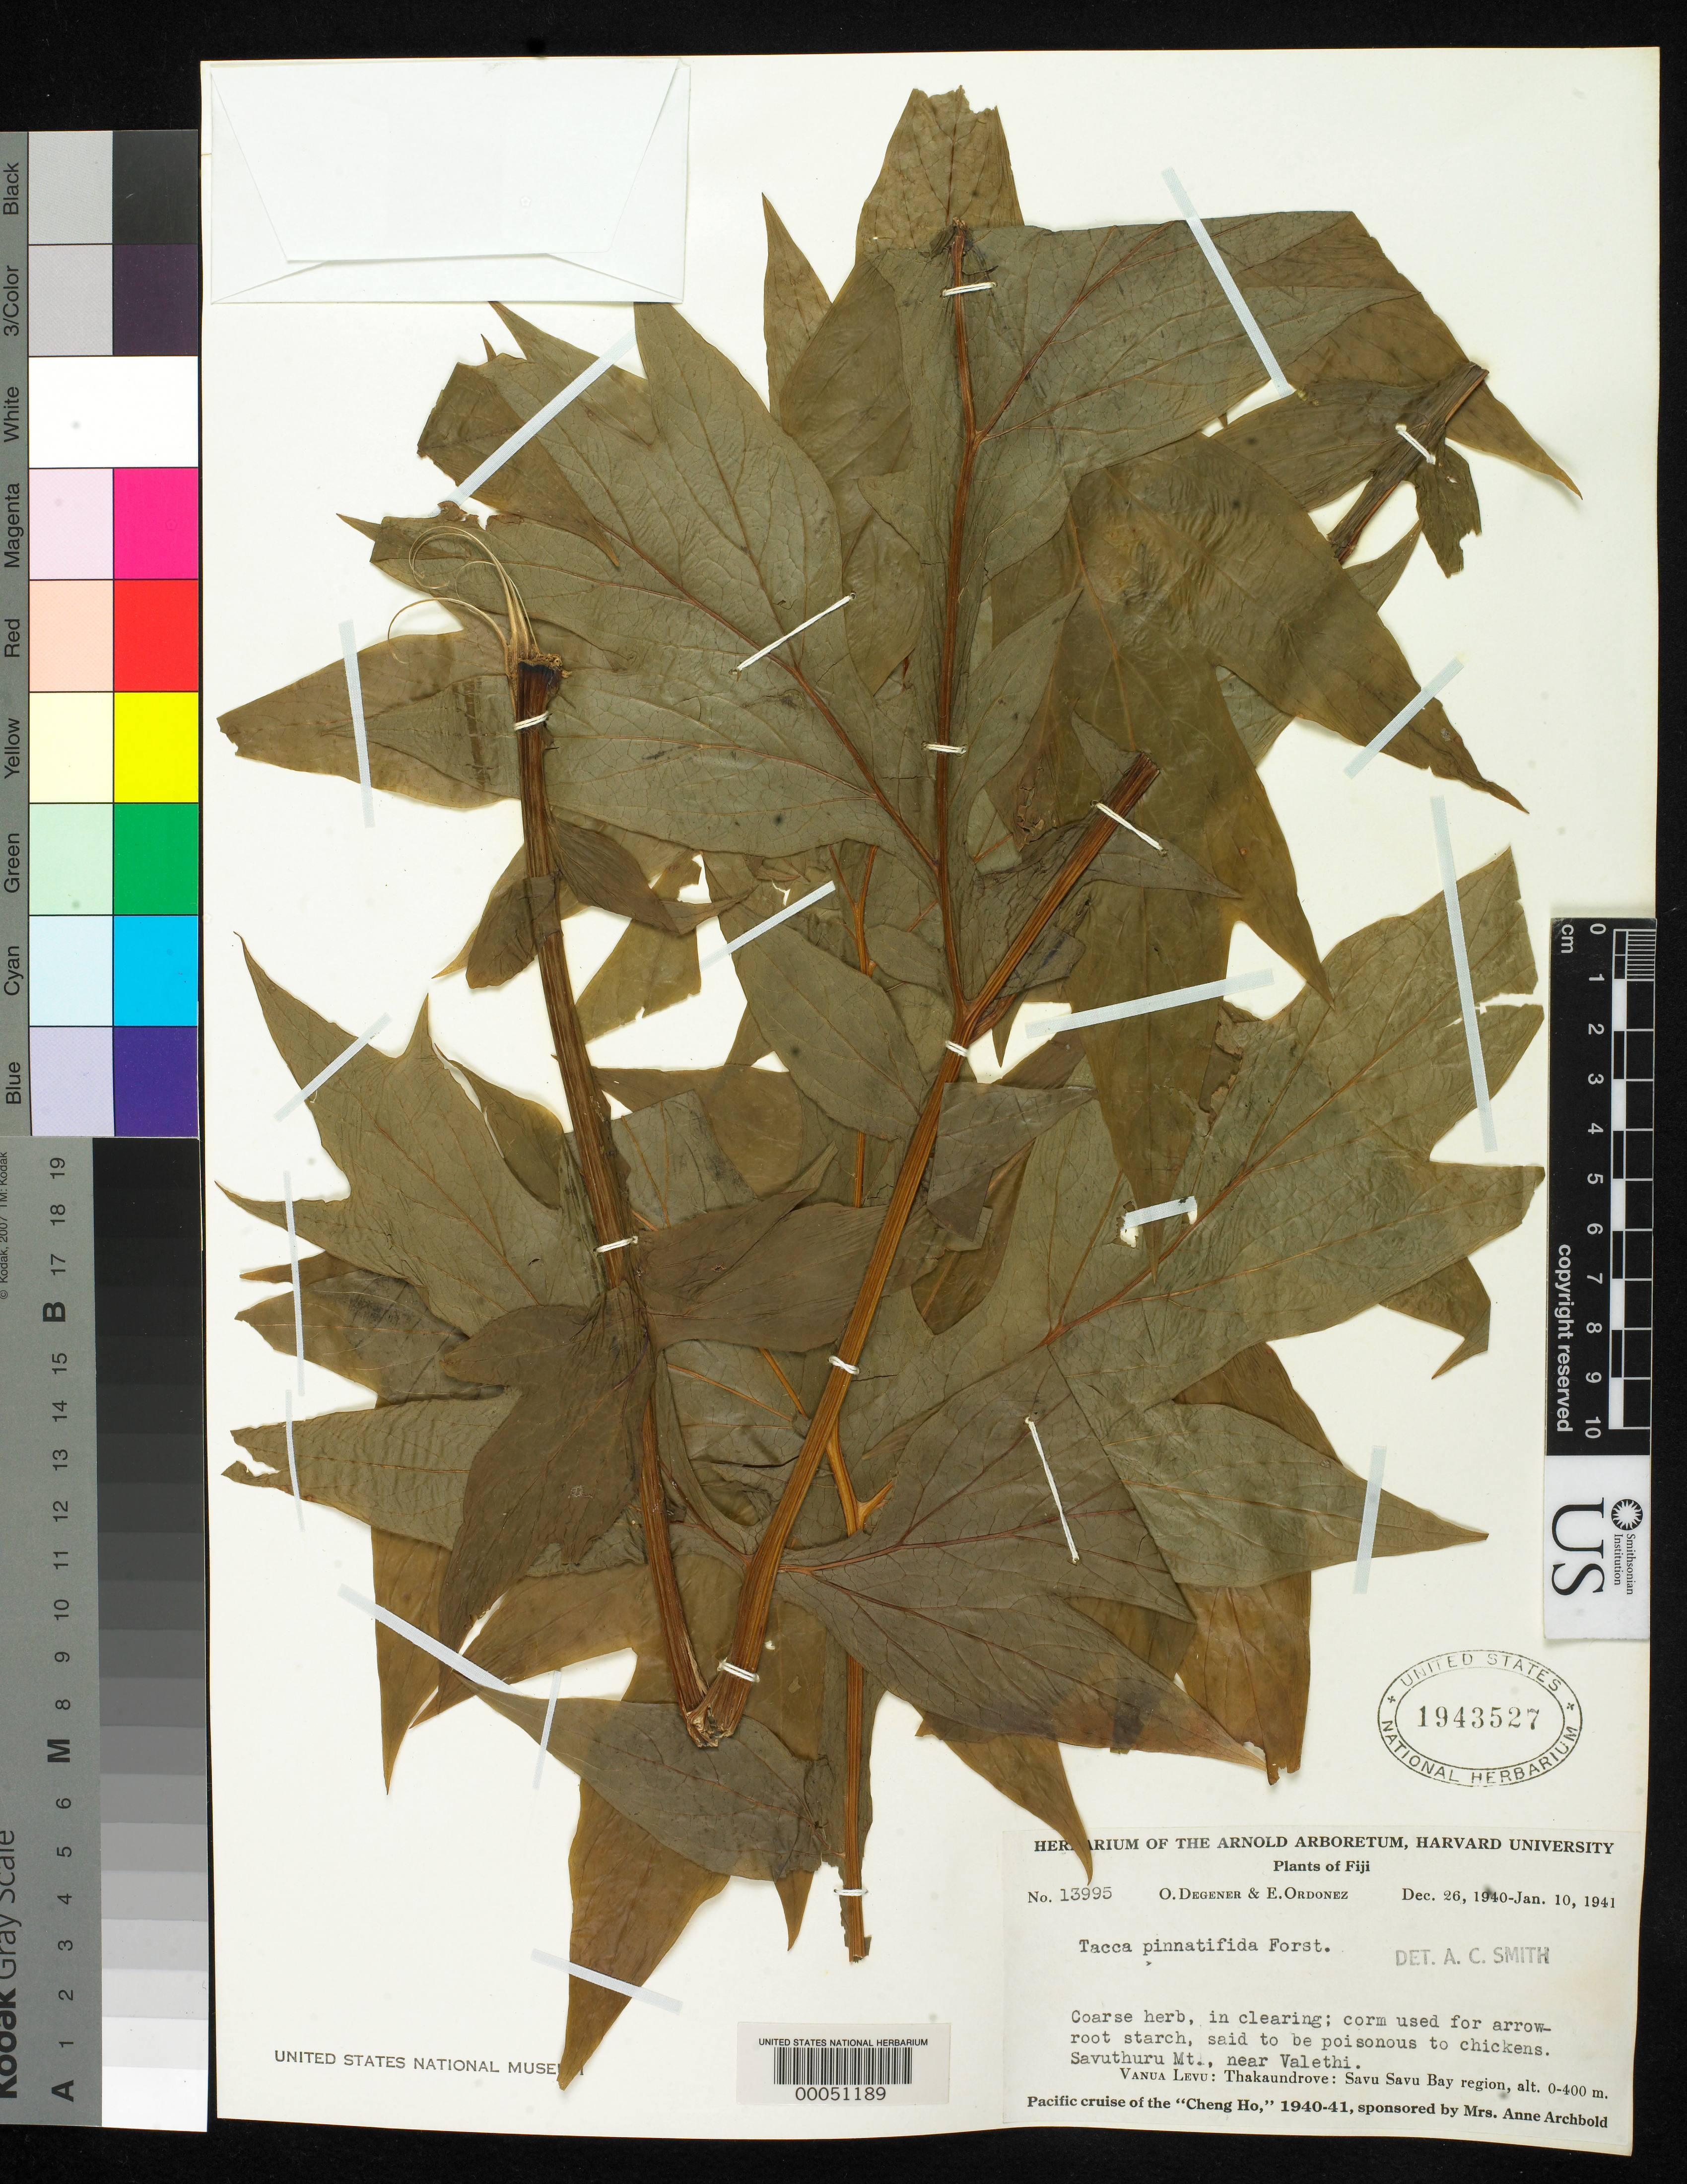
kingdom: Plantae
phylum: Tracheophyta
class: Liliopsida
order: Dioscoreales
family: Dioscoreaceae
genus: Tacca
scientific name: Tacca leontopetaloides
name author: (L.) Kuntze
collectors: O. Degener & E. Ordonez.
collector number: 13995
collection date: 1940-01-26/1941-01-10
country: Fiji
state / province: Northern Division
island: Vanua Levu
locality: Savuthru Mt., near Valethi, Savu Savu Bay region, Thakaundrove, Vanua Levu, Fiji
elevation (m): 0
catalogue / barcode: US 1943527